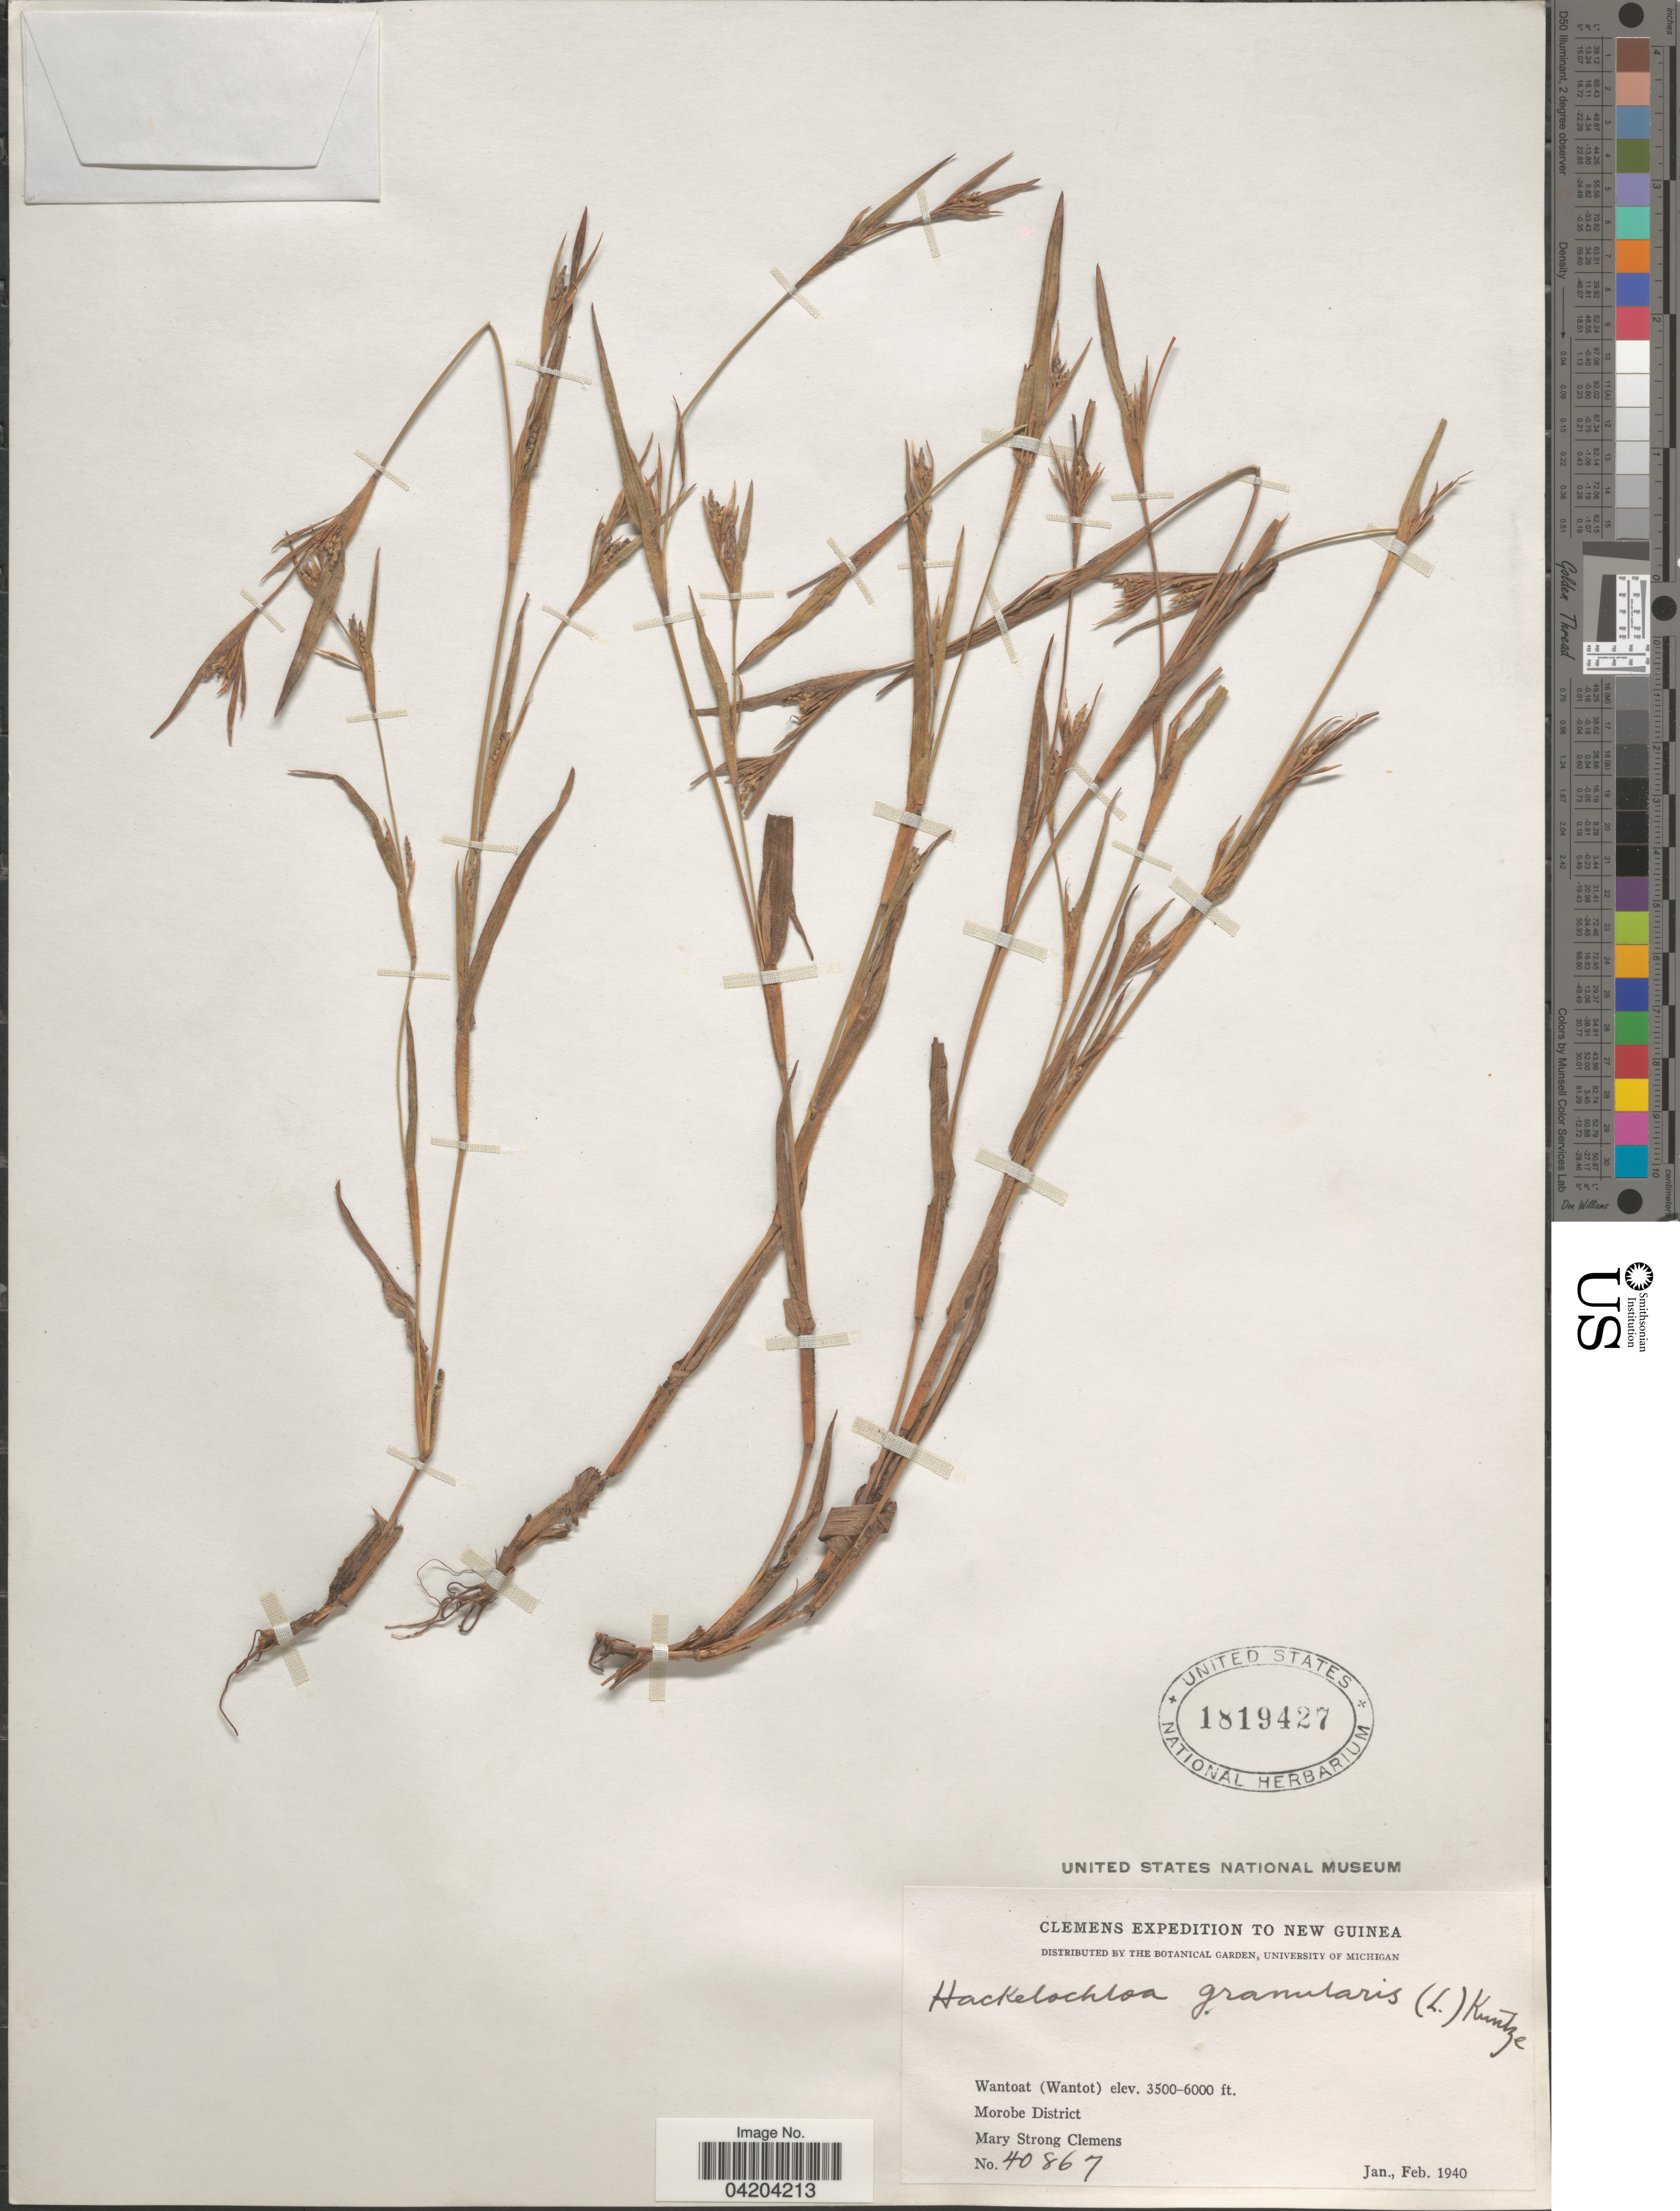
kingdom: Plantae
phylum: Tracheophyta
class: Liliopsida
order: Poales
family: Poaceae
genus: Mnesithea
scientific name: Mnesithea granularis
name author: (L.) de Koning & Sosef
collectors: M. S. Clemens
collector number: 40867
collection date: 1940-01/1940-02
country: Papua New Guinea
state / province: Morobe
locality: New Guinea. Wantoat (Wantot). Morobe District.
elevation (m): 1067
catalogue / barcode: US 1819427